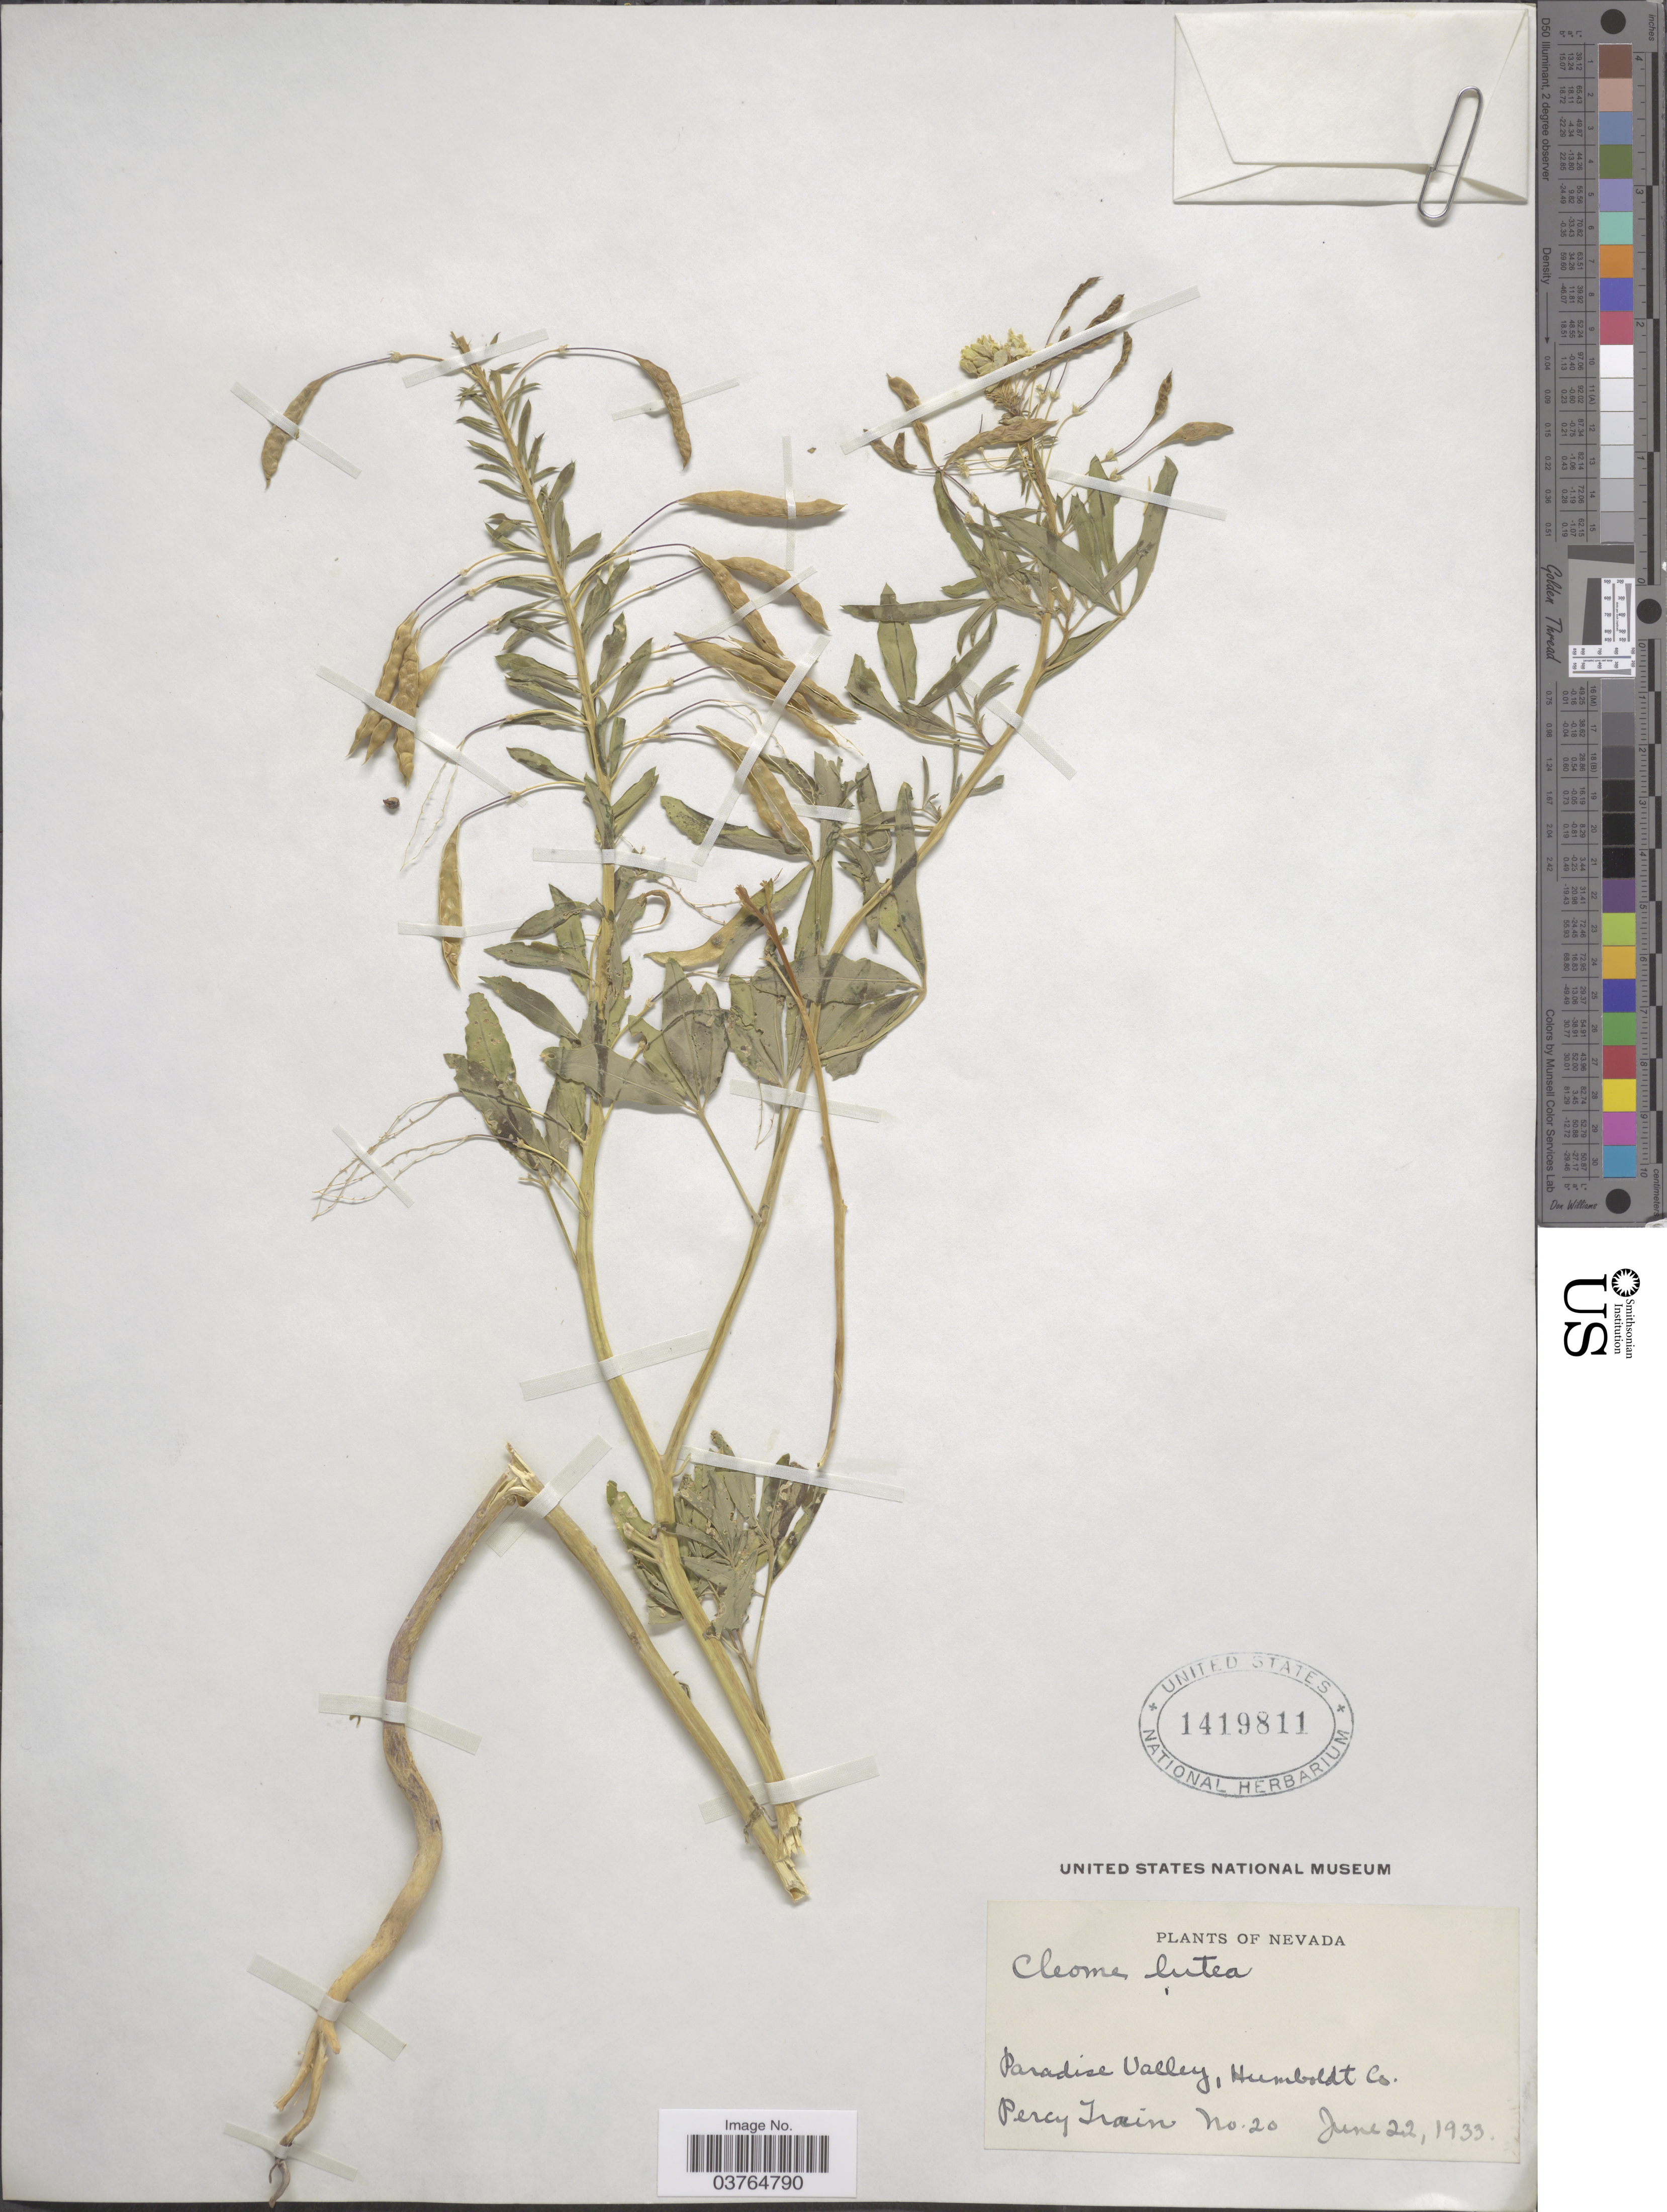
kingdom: Plantae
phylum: Tracheophyta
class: Magnoliopsida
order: Brassicales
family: Cleomaceae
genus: Cleomella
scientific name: Cleomella lutea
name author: (Hook.) Roalson & J.C. Hall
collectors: P. Train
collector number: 20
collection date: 1933-06-22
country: United States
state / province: Nevada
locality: Paradise Valley, Humboldt Co.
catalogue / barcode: US 1419811